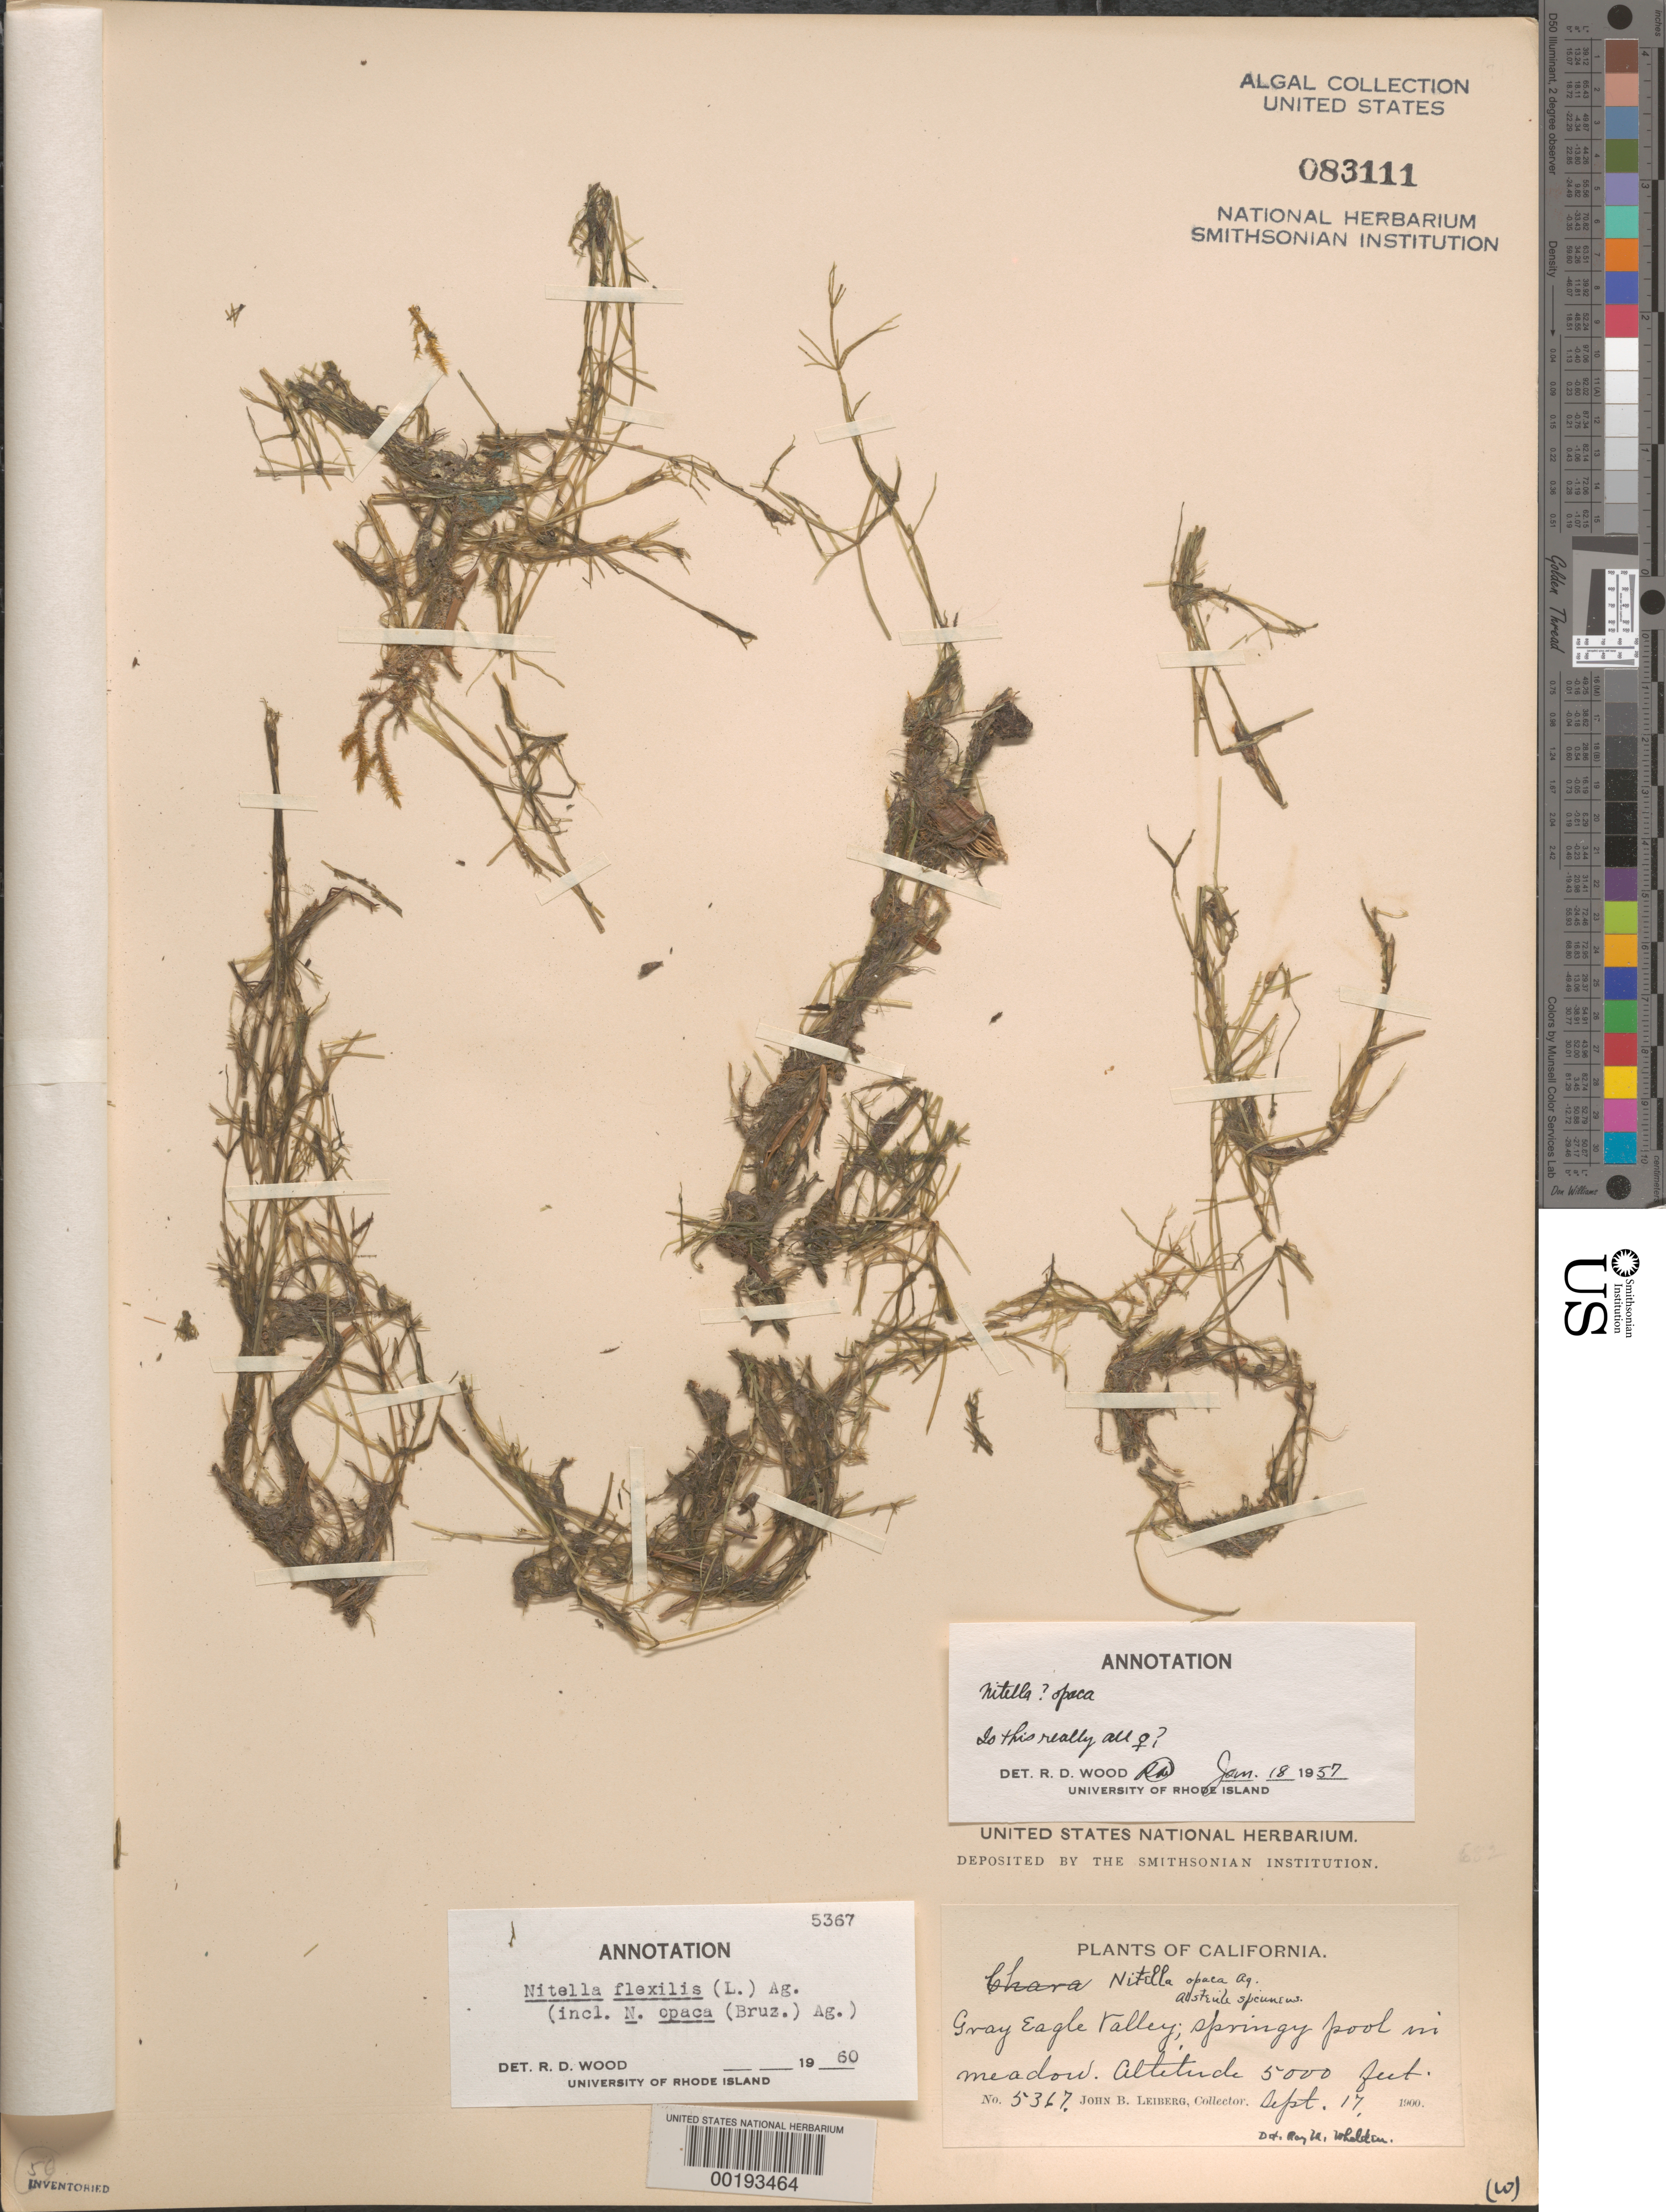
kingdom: Plantae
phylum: Charophyta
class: Charophyceae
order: Charales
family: Characeae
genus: Nitella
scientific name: Nitella flexilis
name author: (L.) C. Agardh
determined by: Wood, R. D.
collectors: J. Leiberg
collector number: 5367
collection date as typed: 17 Sep 1900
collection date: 1900-09-17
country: United States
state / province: California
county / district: Plumas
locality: Gray Eagle Valley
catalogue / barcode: US 83111